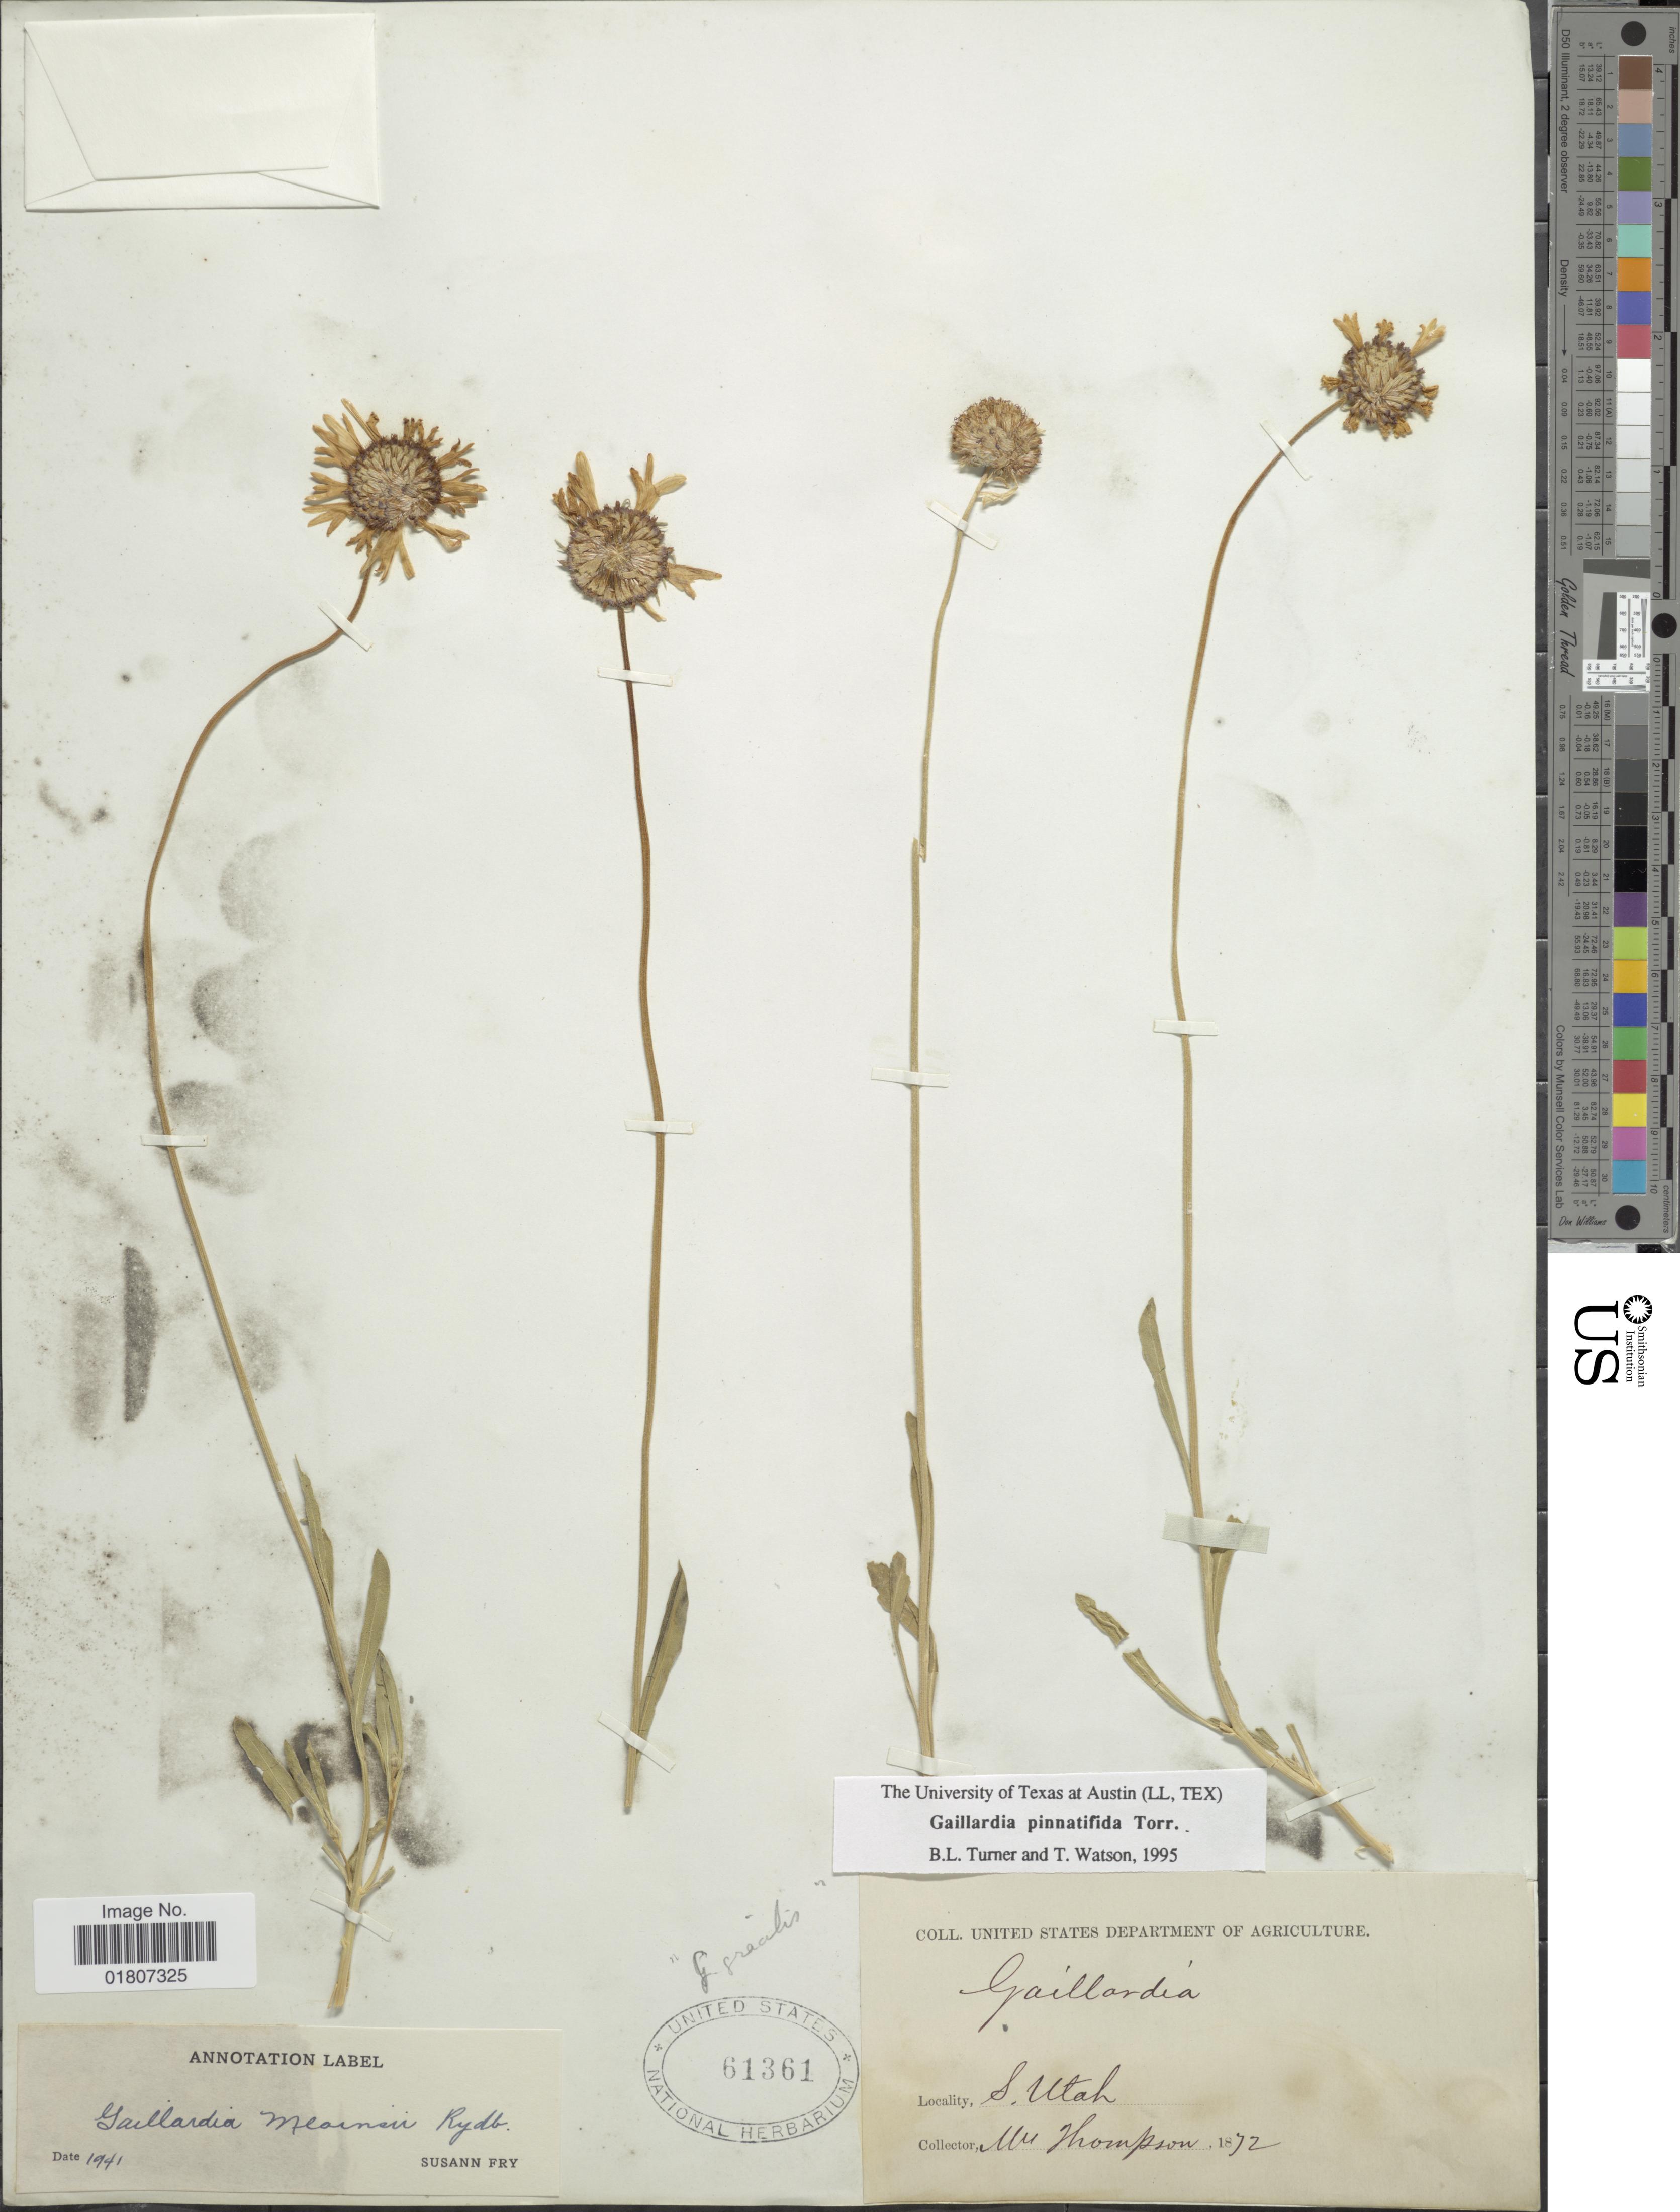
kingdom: Plantae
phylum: Tracheophyta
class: Magnoliopsida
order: Asterales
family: Asteraceae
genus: Gaillardia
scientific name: Gaillardia pinnatifida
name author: Torr.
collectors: W. Thompson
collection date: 1872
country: United States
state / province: Utah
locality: S. Utah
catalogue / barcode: US 61361